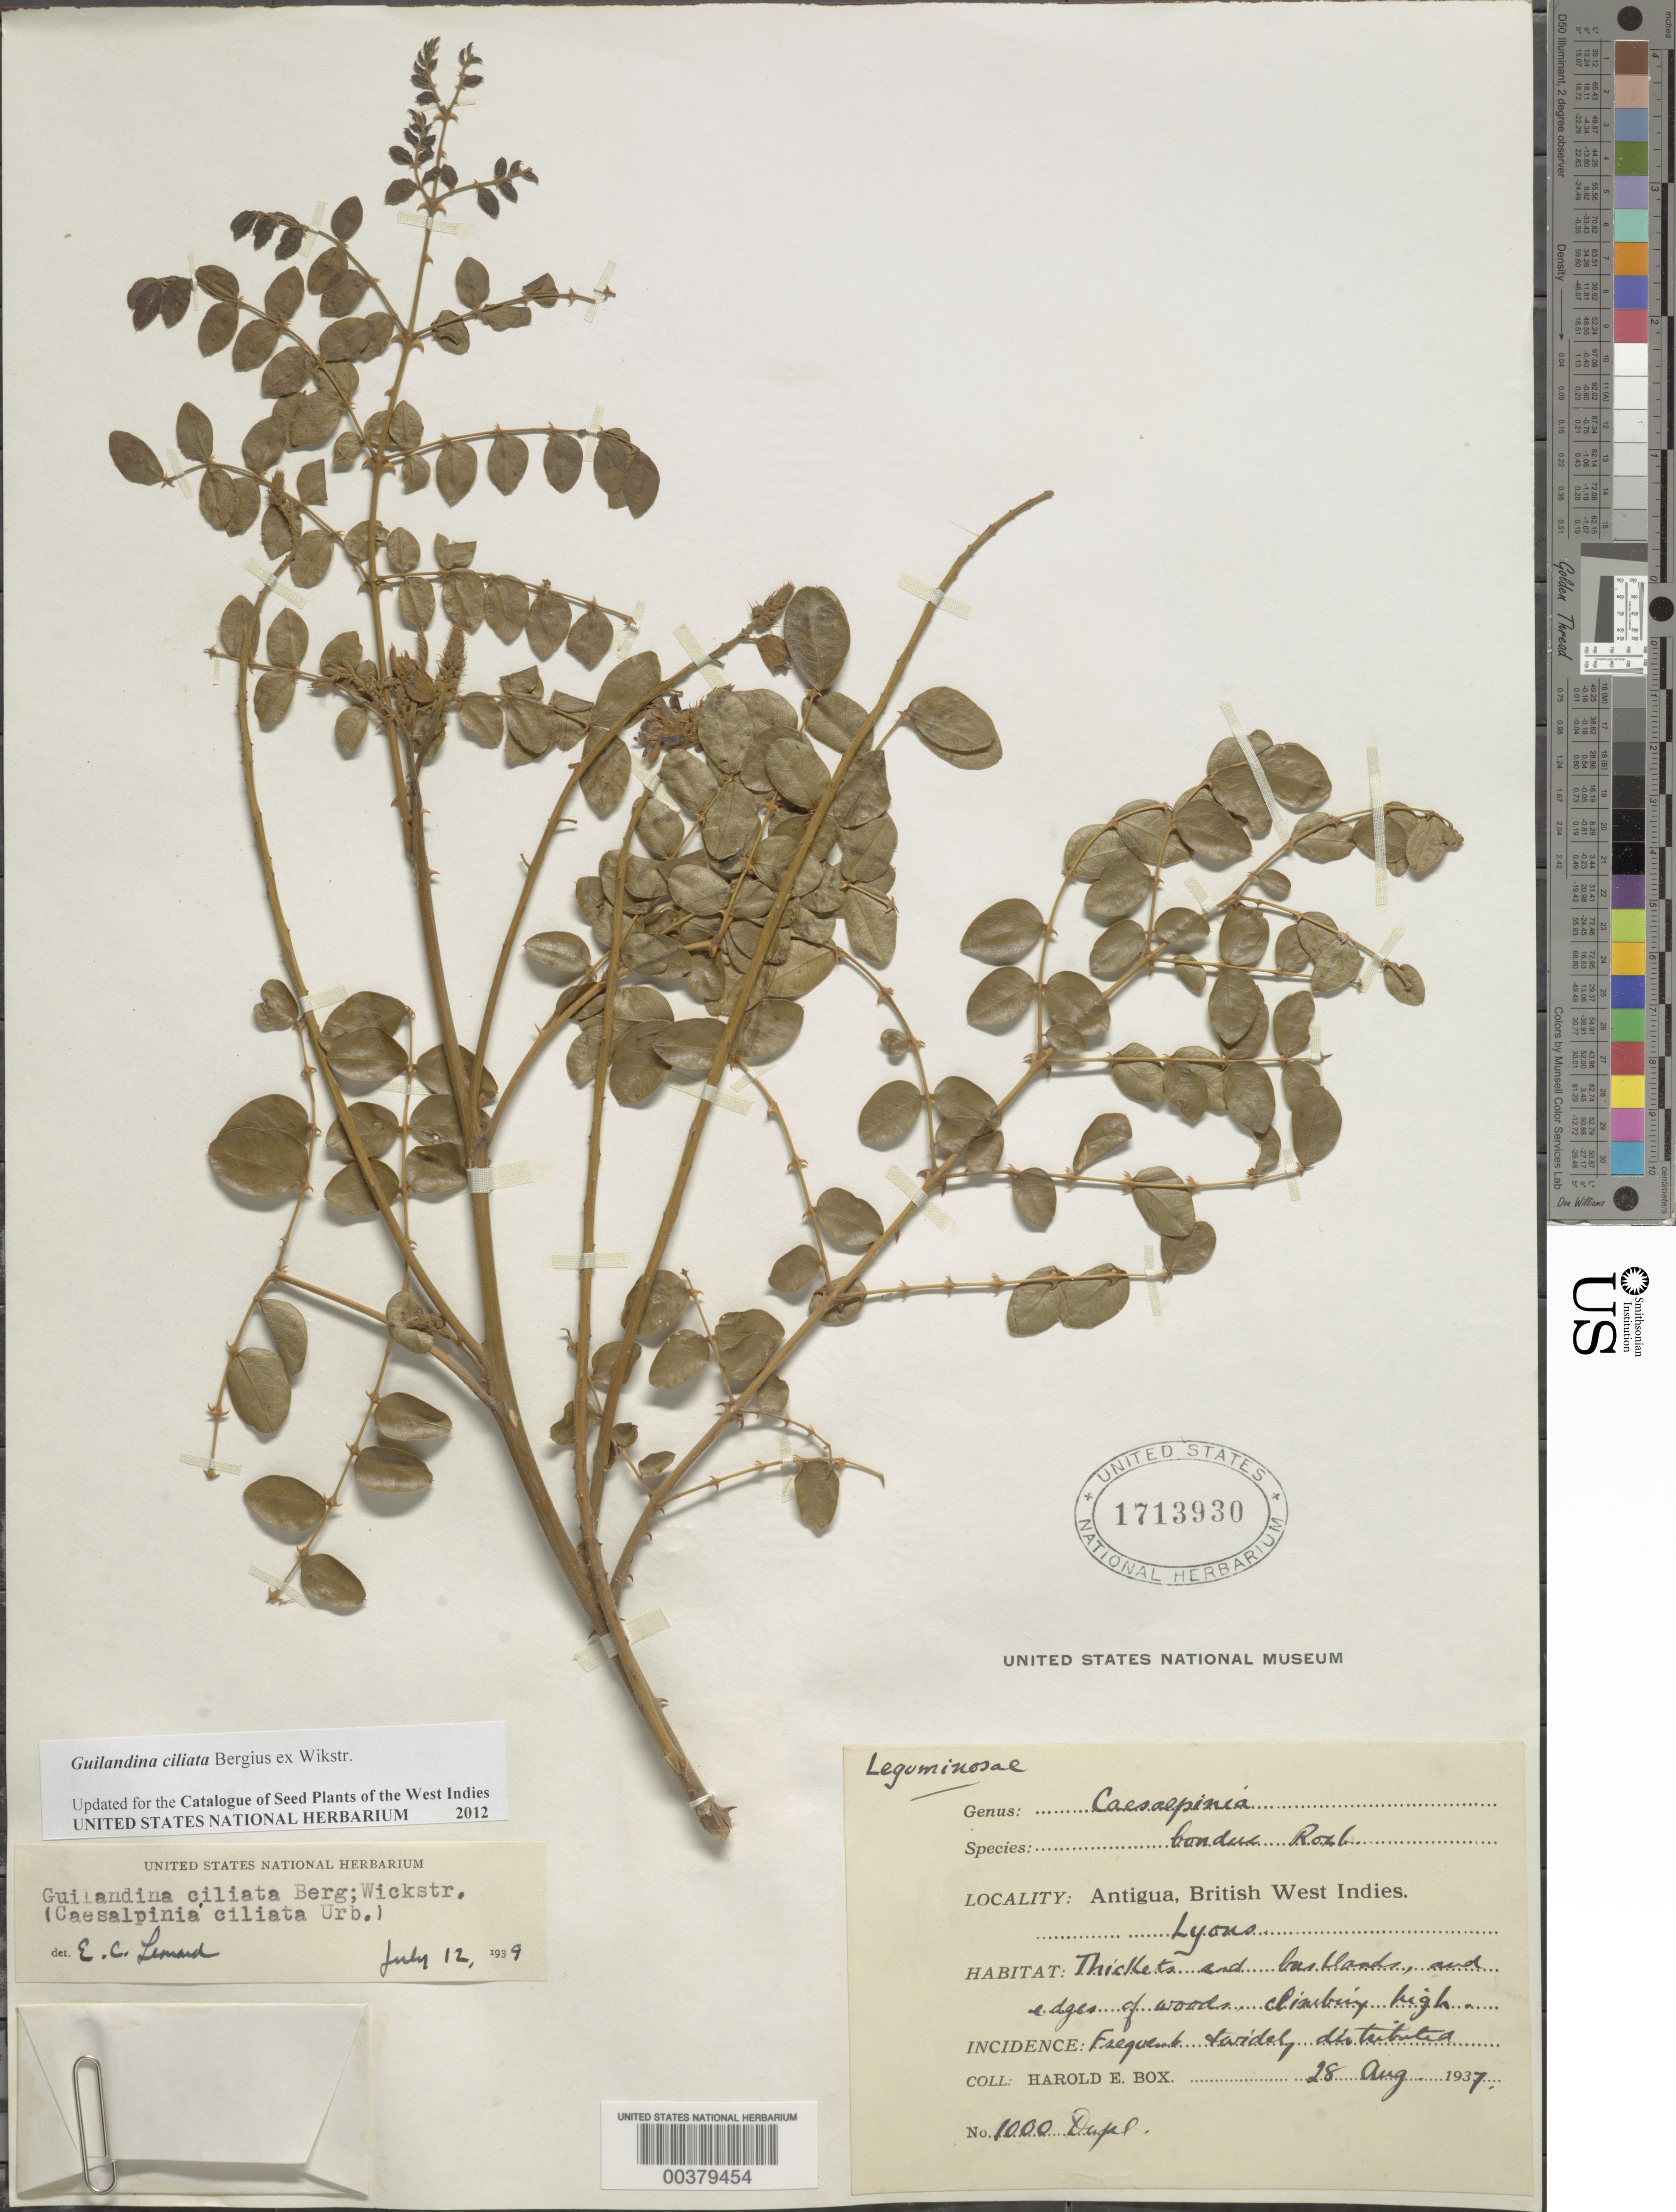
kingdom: Plantae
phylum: Tracheophyta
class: Magnoliopsida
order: Fabales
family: Fabaceae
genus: Guilandina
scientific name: Guilandina ciliata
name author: Bergius ex Wikstr.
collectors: H. E. Box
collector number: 1000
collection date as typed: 28 Aug 1937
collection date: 1937-08-28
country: Antigua and Barbuda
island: Antigua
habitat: Thickets and bushlands and edges of woods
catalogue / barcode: US 1713930